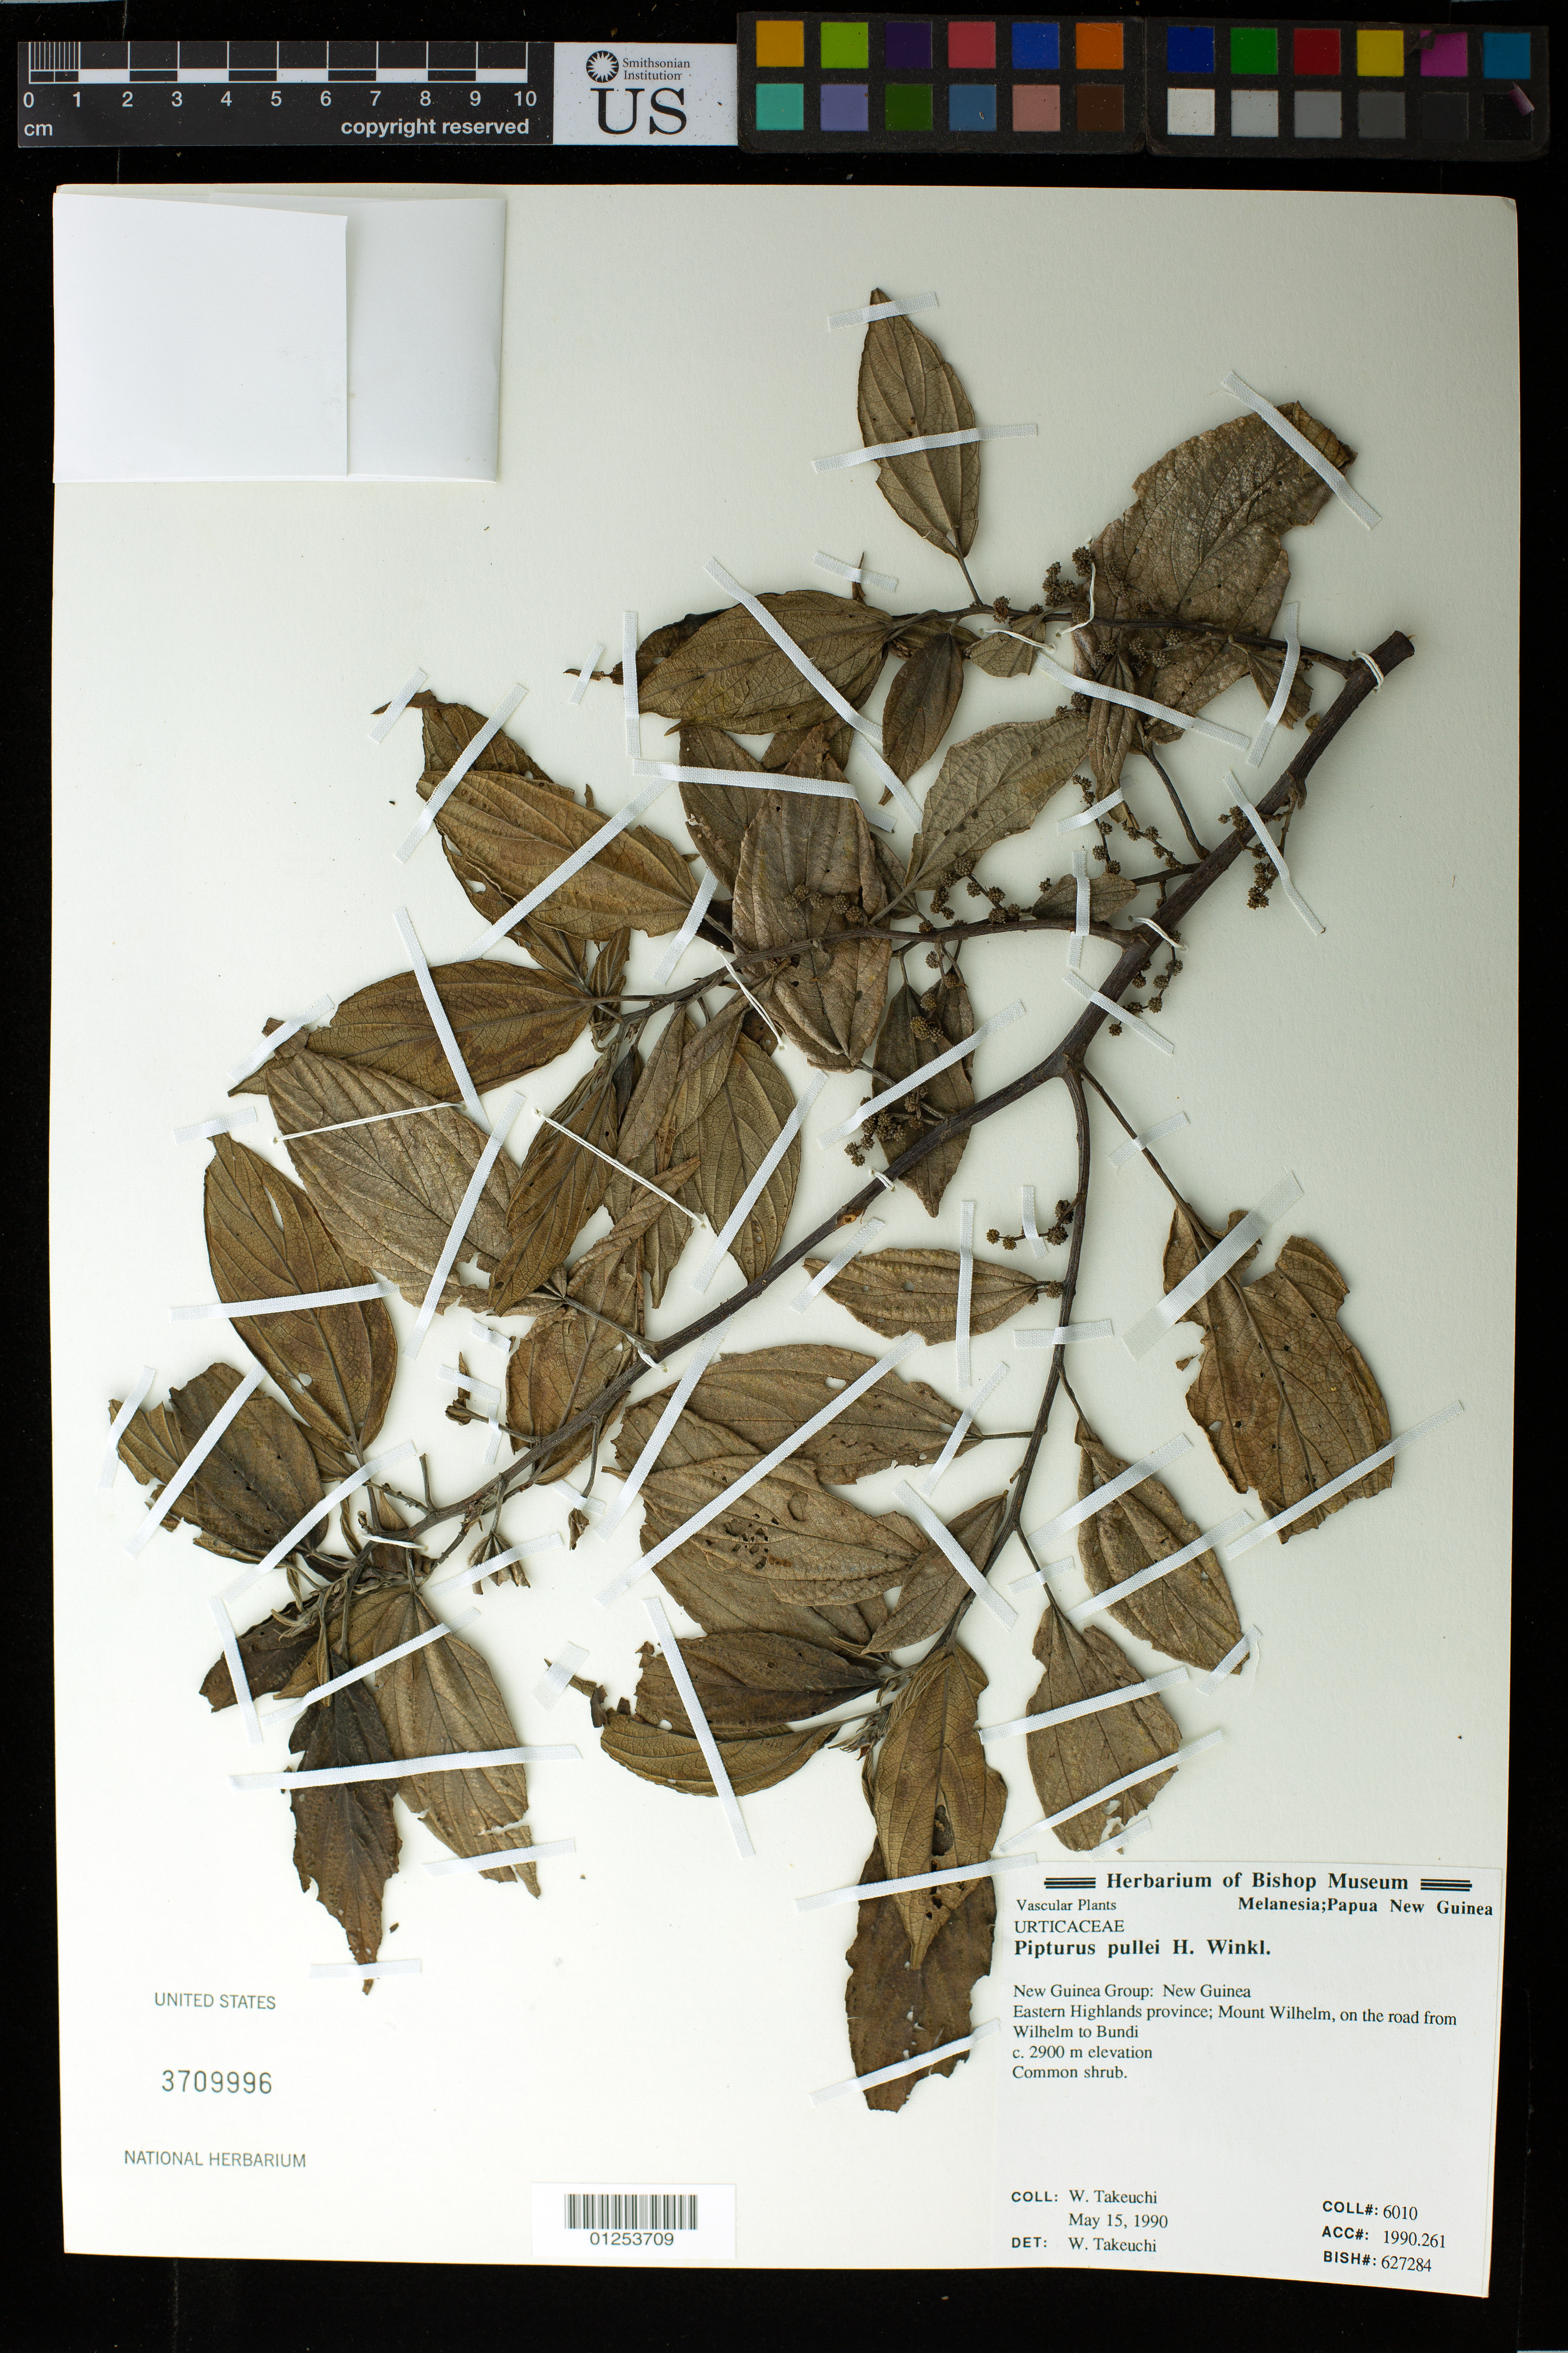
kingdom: Plantae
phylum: Tracheophyta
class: Magnoliopsida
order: Rosales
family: Urticaceae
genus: Pipturus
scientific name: Pipturus pullei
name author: H.J.P. Winkl.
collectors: W. N. Takeuchi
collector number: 6010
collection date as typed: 15 May 1990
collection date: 1990-05-15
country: Papua New Guinea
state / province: Eastern Highlands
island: New Guinea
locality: Mount Wihelm, on the road from Wihelm to Bundi.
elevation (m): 2900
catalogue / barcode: US 3709996